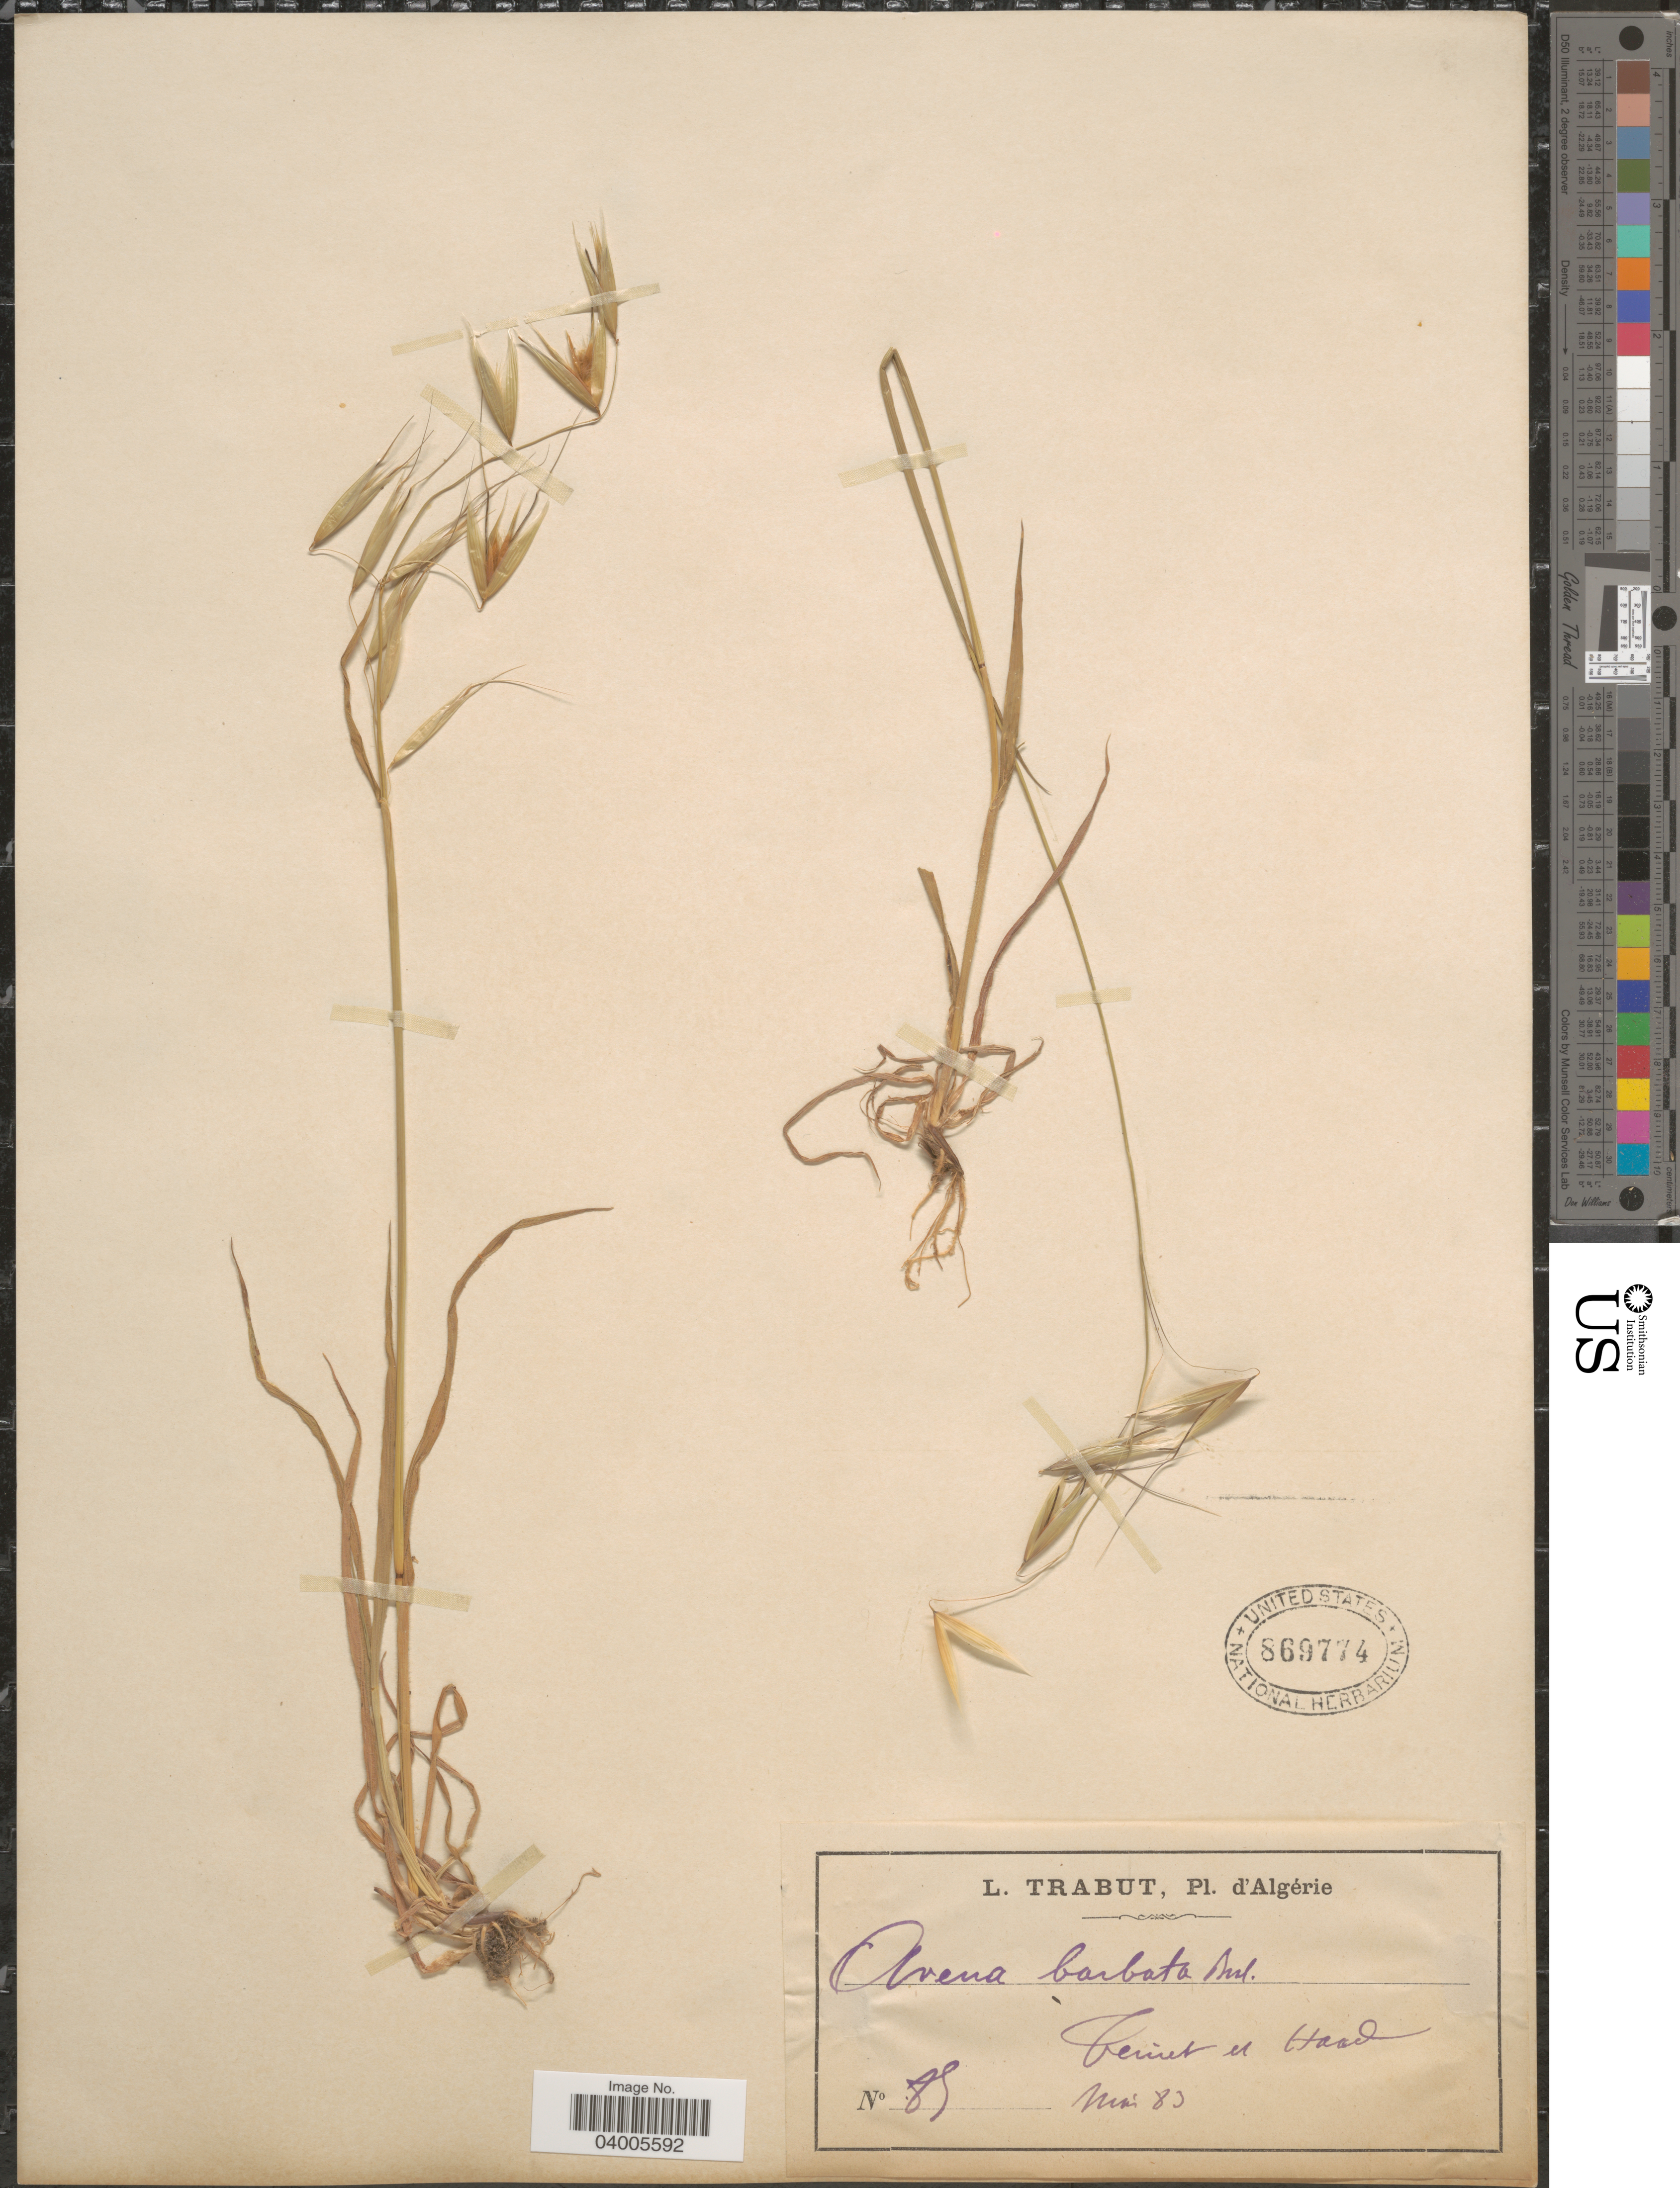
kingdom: Plantae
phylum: Tracheophyta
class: Liliopsida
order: Poales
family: Poaceae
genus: Avena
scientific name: Avena barbata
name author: Pott ex Link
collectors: L. Trabut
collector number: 89*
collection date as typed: Transcribed d/m/y: /5/83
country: Algeria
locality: D' Algérie. Teniet el Haad.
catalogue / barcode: US 869774